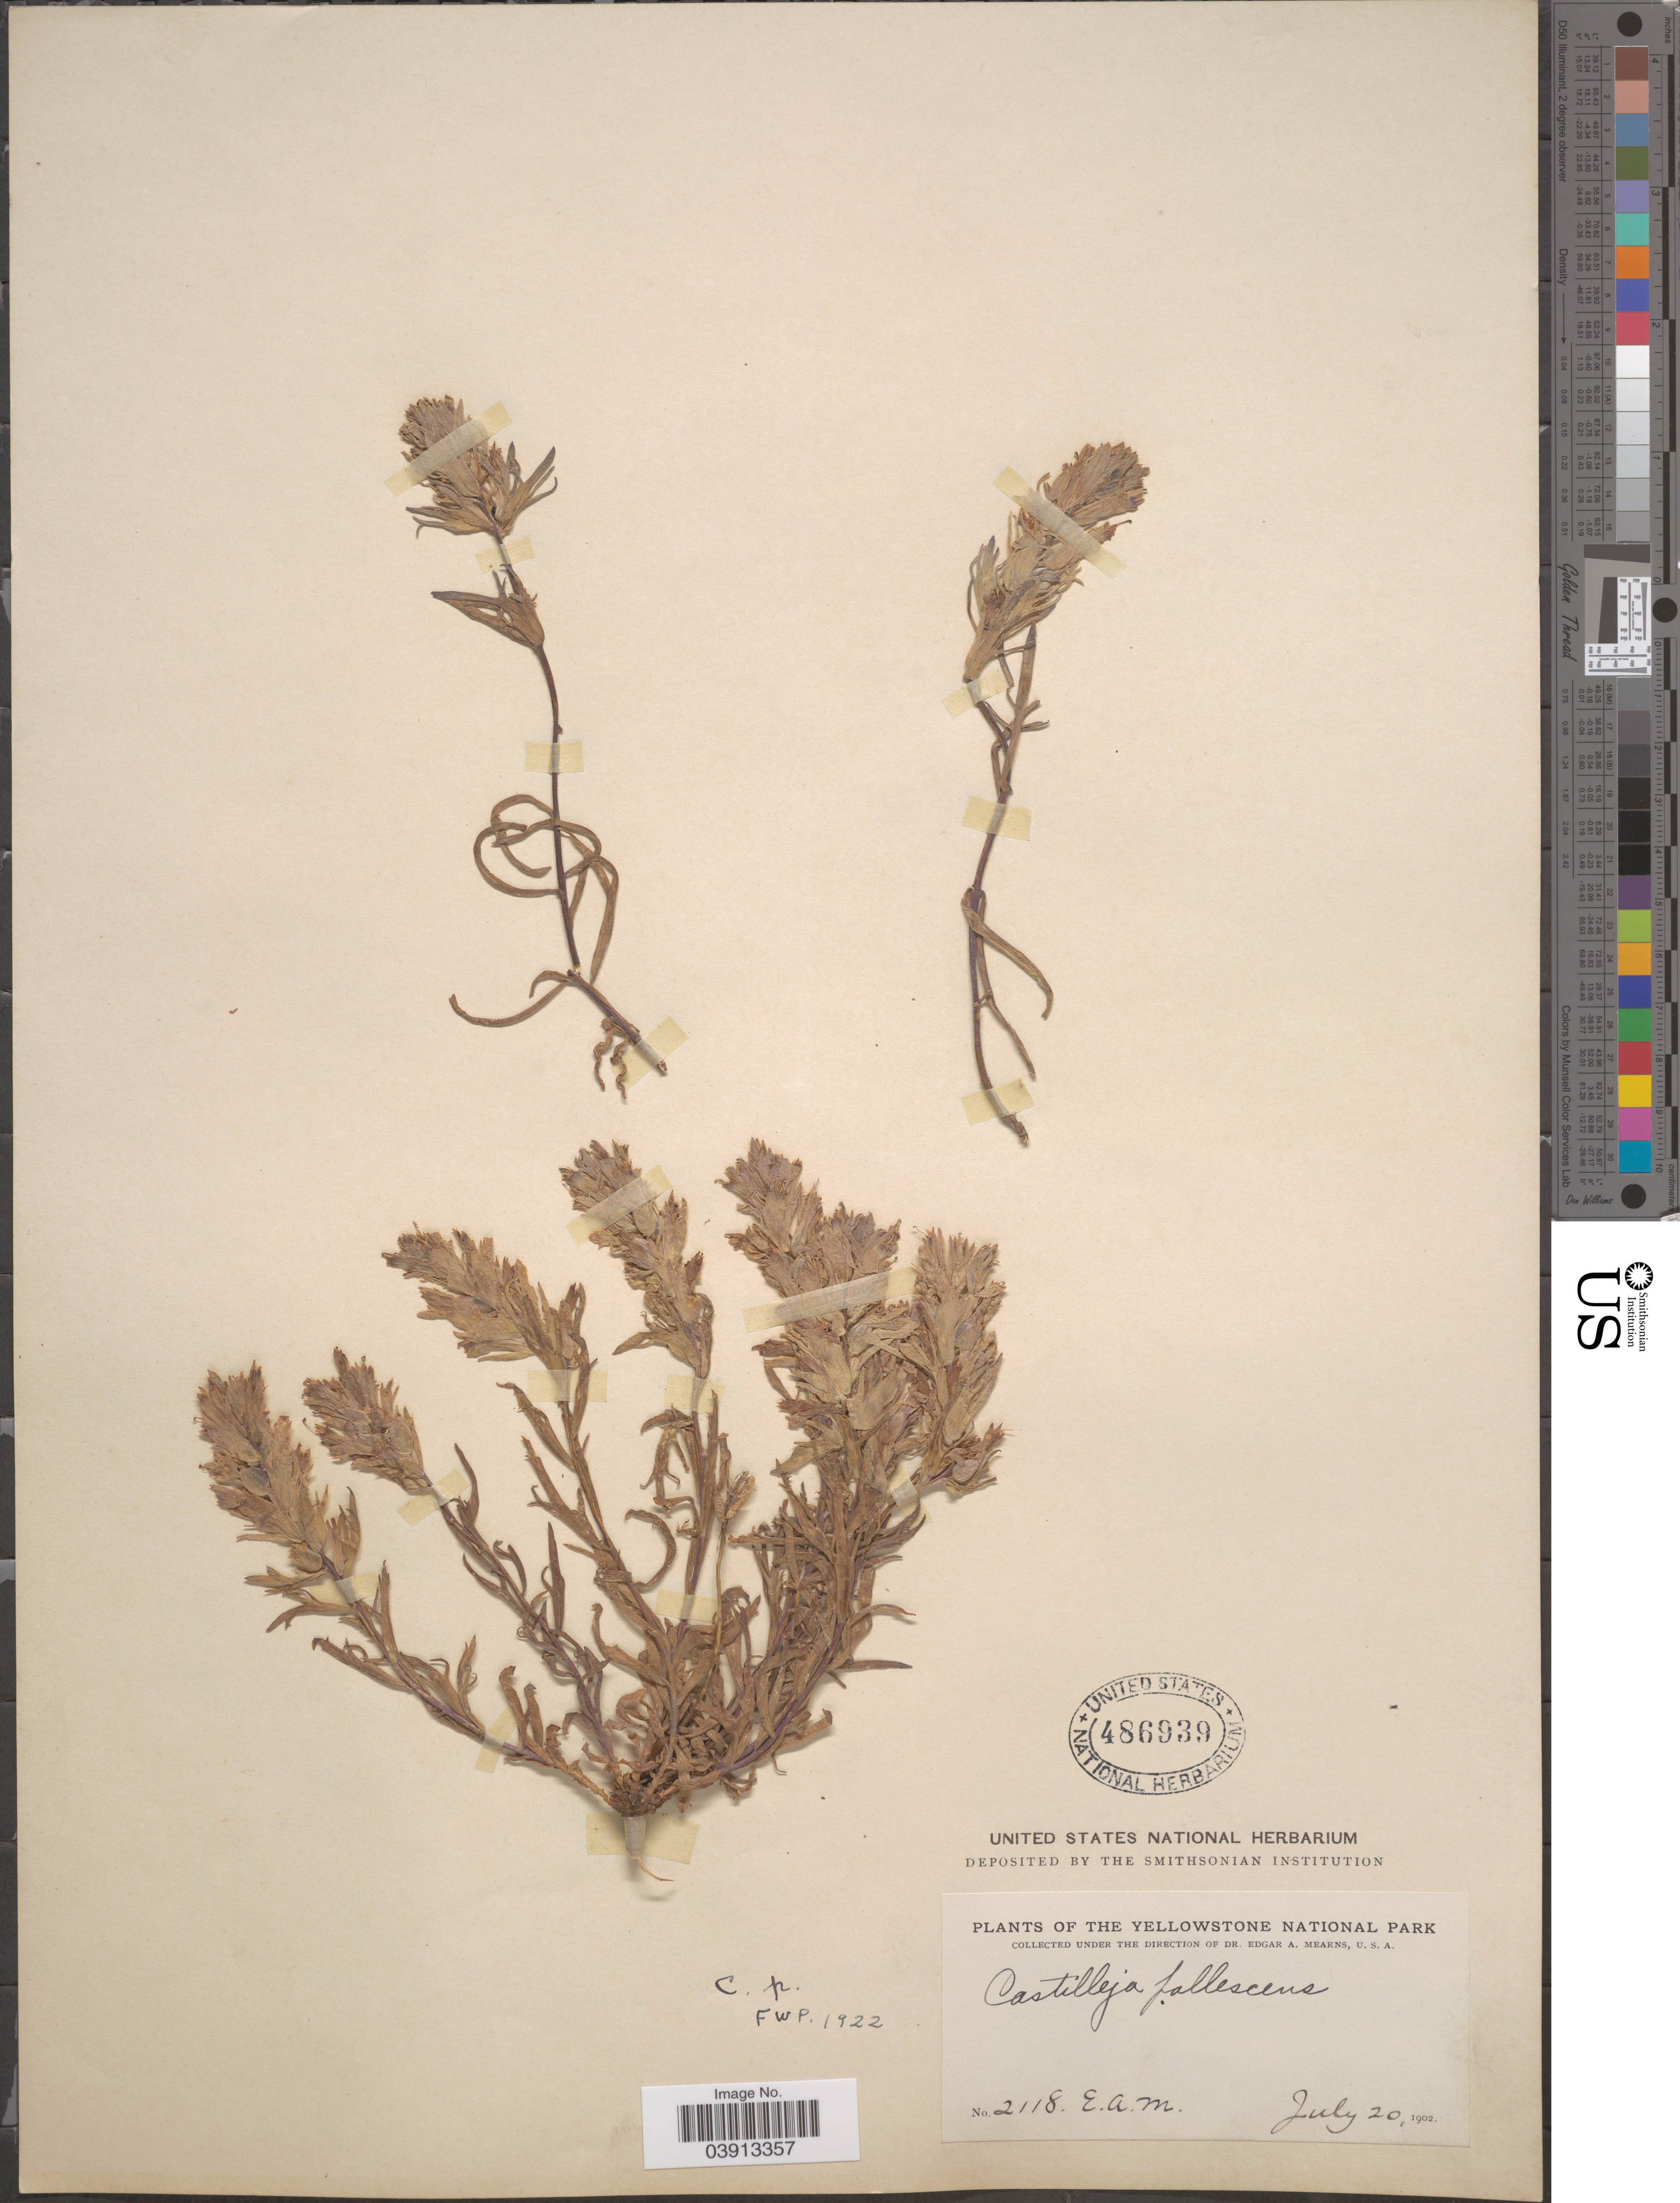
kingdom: Plantae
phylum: Tracheophyta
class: Magnoliopsida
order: Lamiales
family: Orobanchaceae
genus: Castilleja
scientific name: Castilleja pallescens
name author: (A. Gray) Greenm.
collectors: E. A. Mearns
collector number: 2118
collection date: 1902-07-20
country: United States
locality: Yellowstone National Park.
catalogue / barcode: US 486939